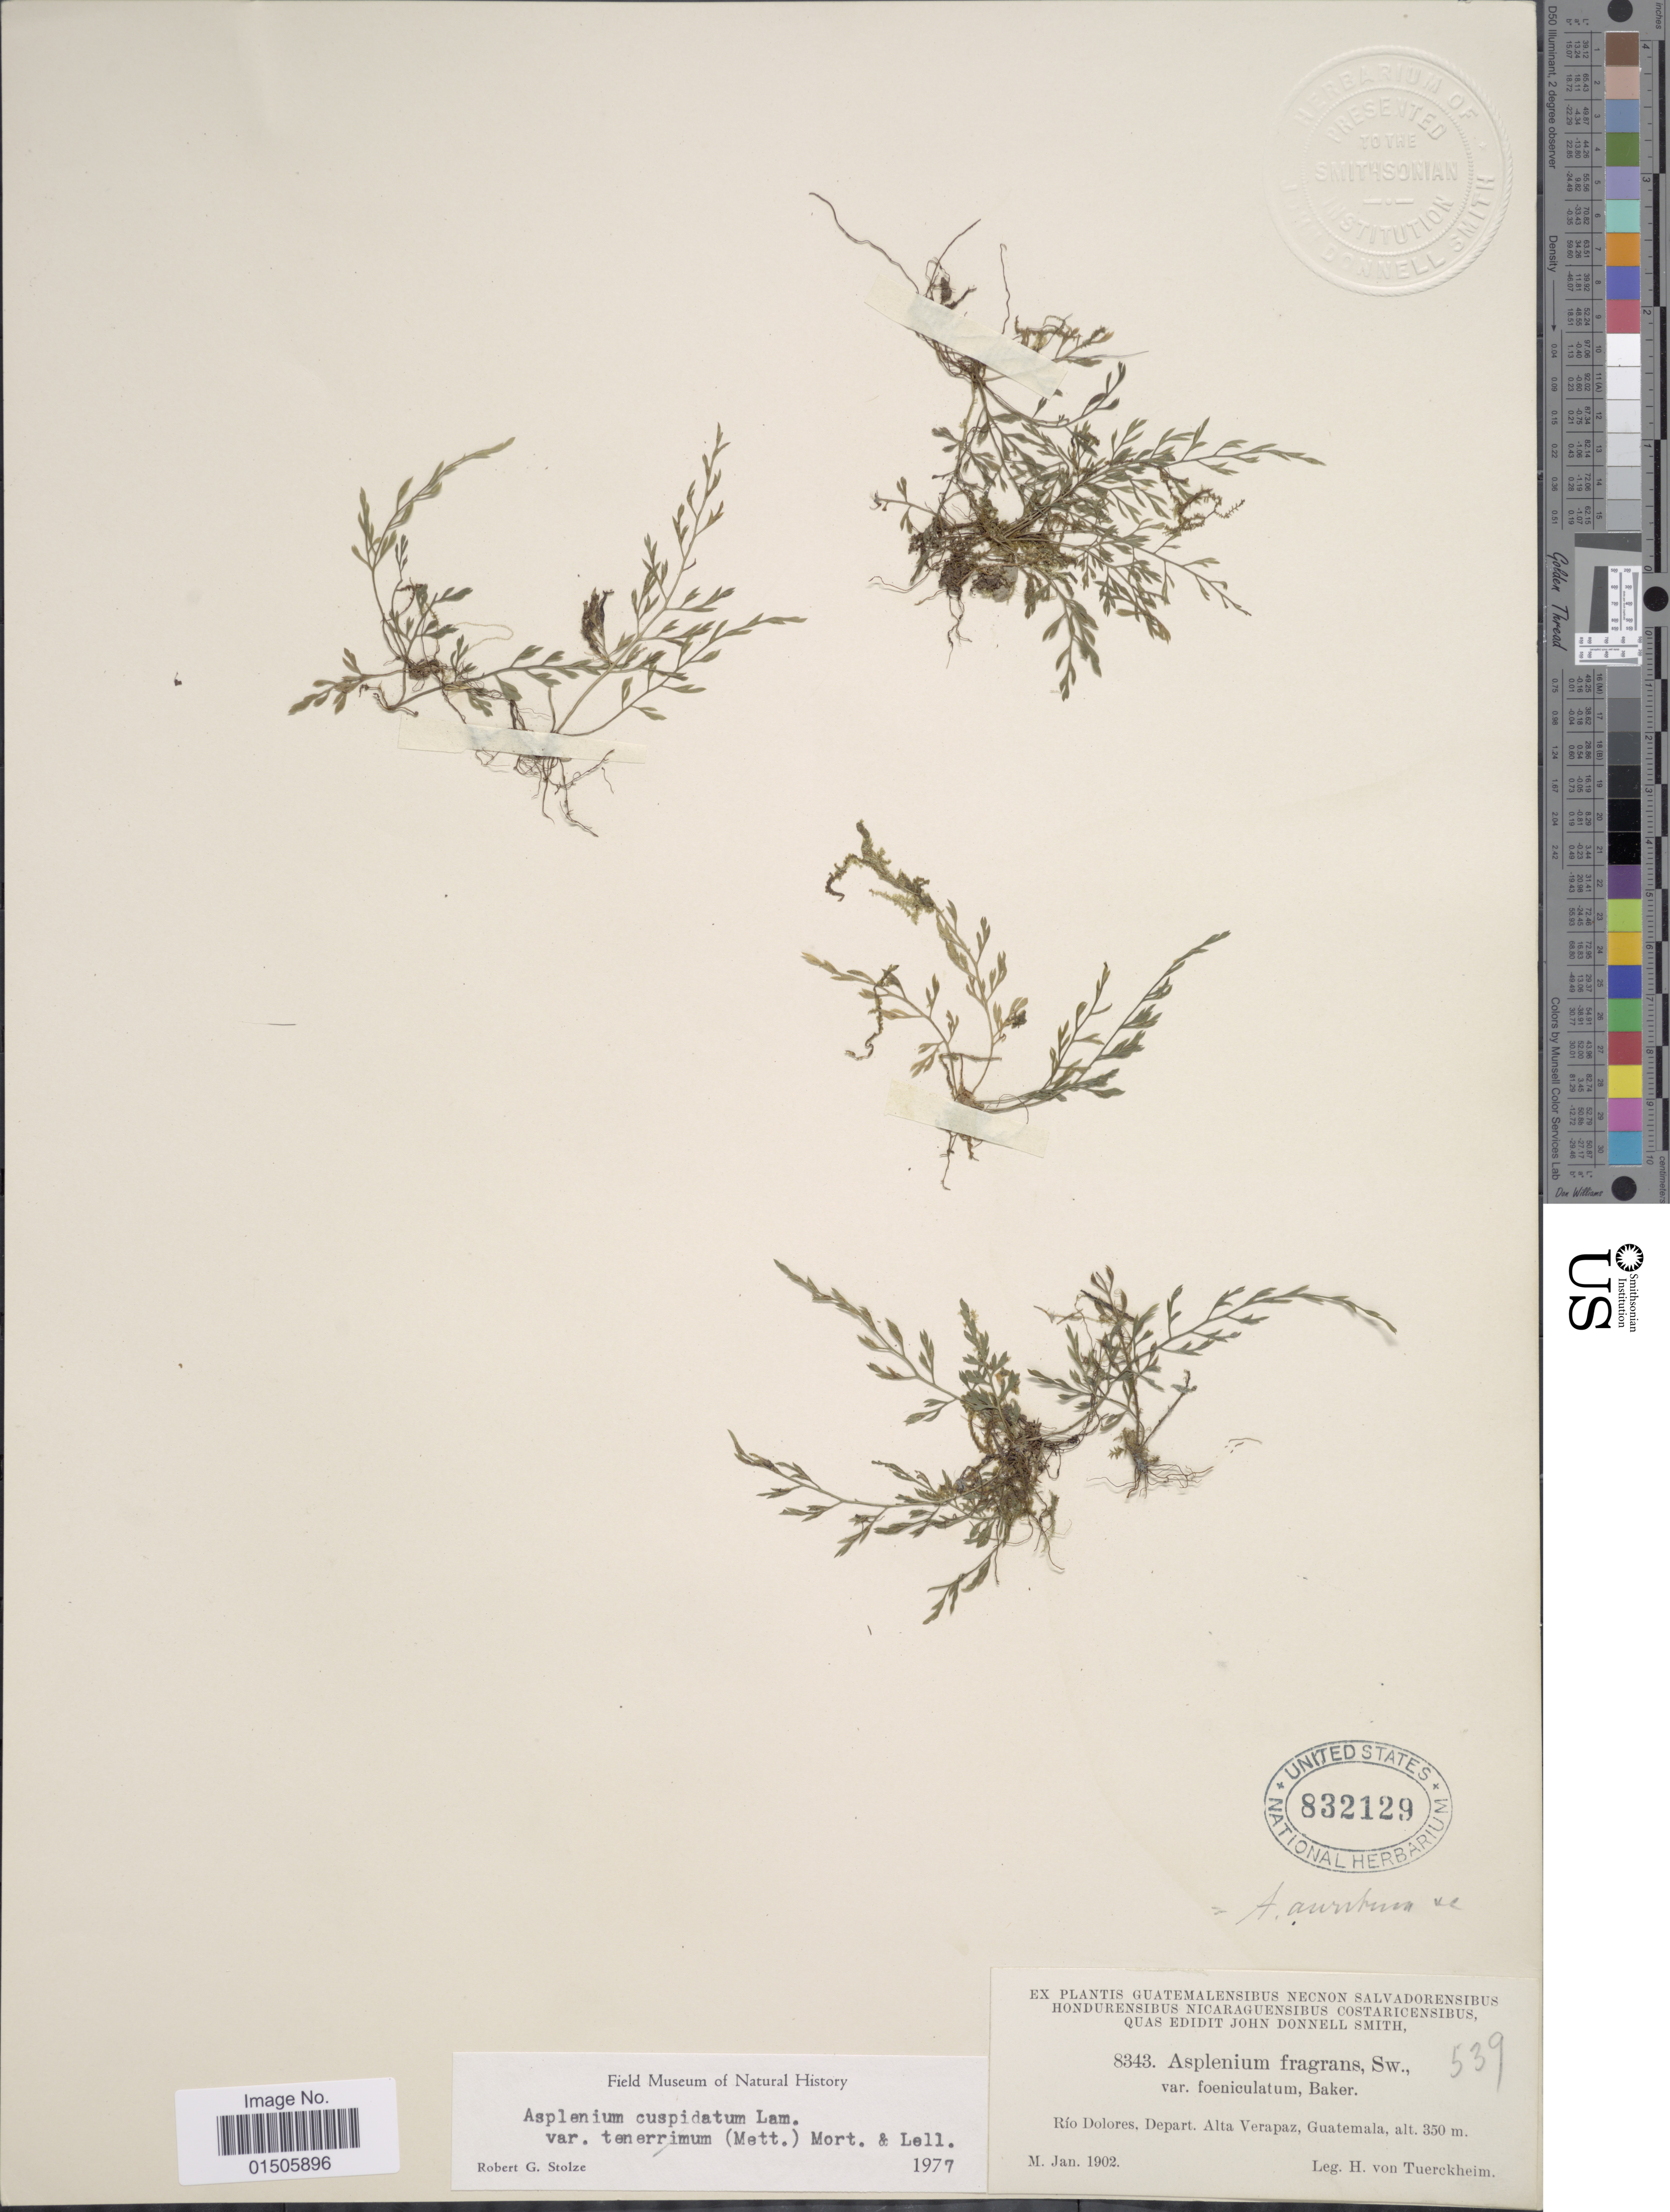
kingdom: Plantae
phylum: Tracheophyta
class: Polypodiopsida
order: Polypodiales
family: Aspleniaceae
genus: Asplenium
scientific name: Asplenium foeniculaceum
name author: (Hook.) T. Moore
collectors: H. von Tuerckheim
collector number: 8343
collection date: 1902-01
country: Guatemala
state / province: Alta Verapaz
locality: Rio Dolores. Depart. Alta Verapaz.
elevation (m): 350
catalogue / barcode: US 832129